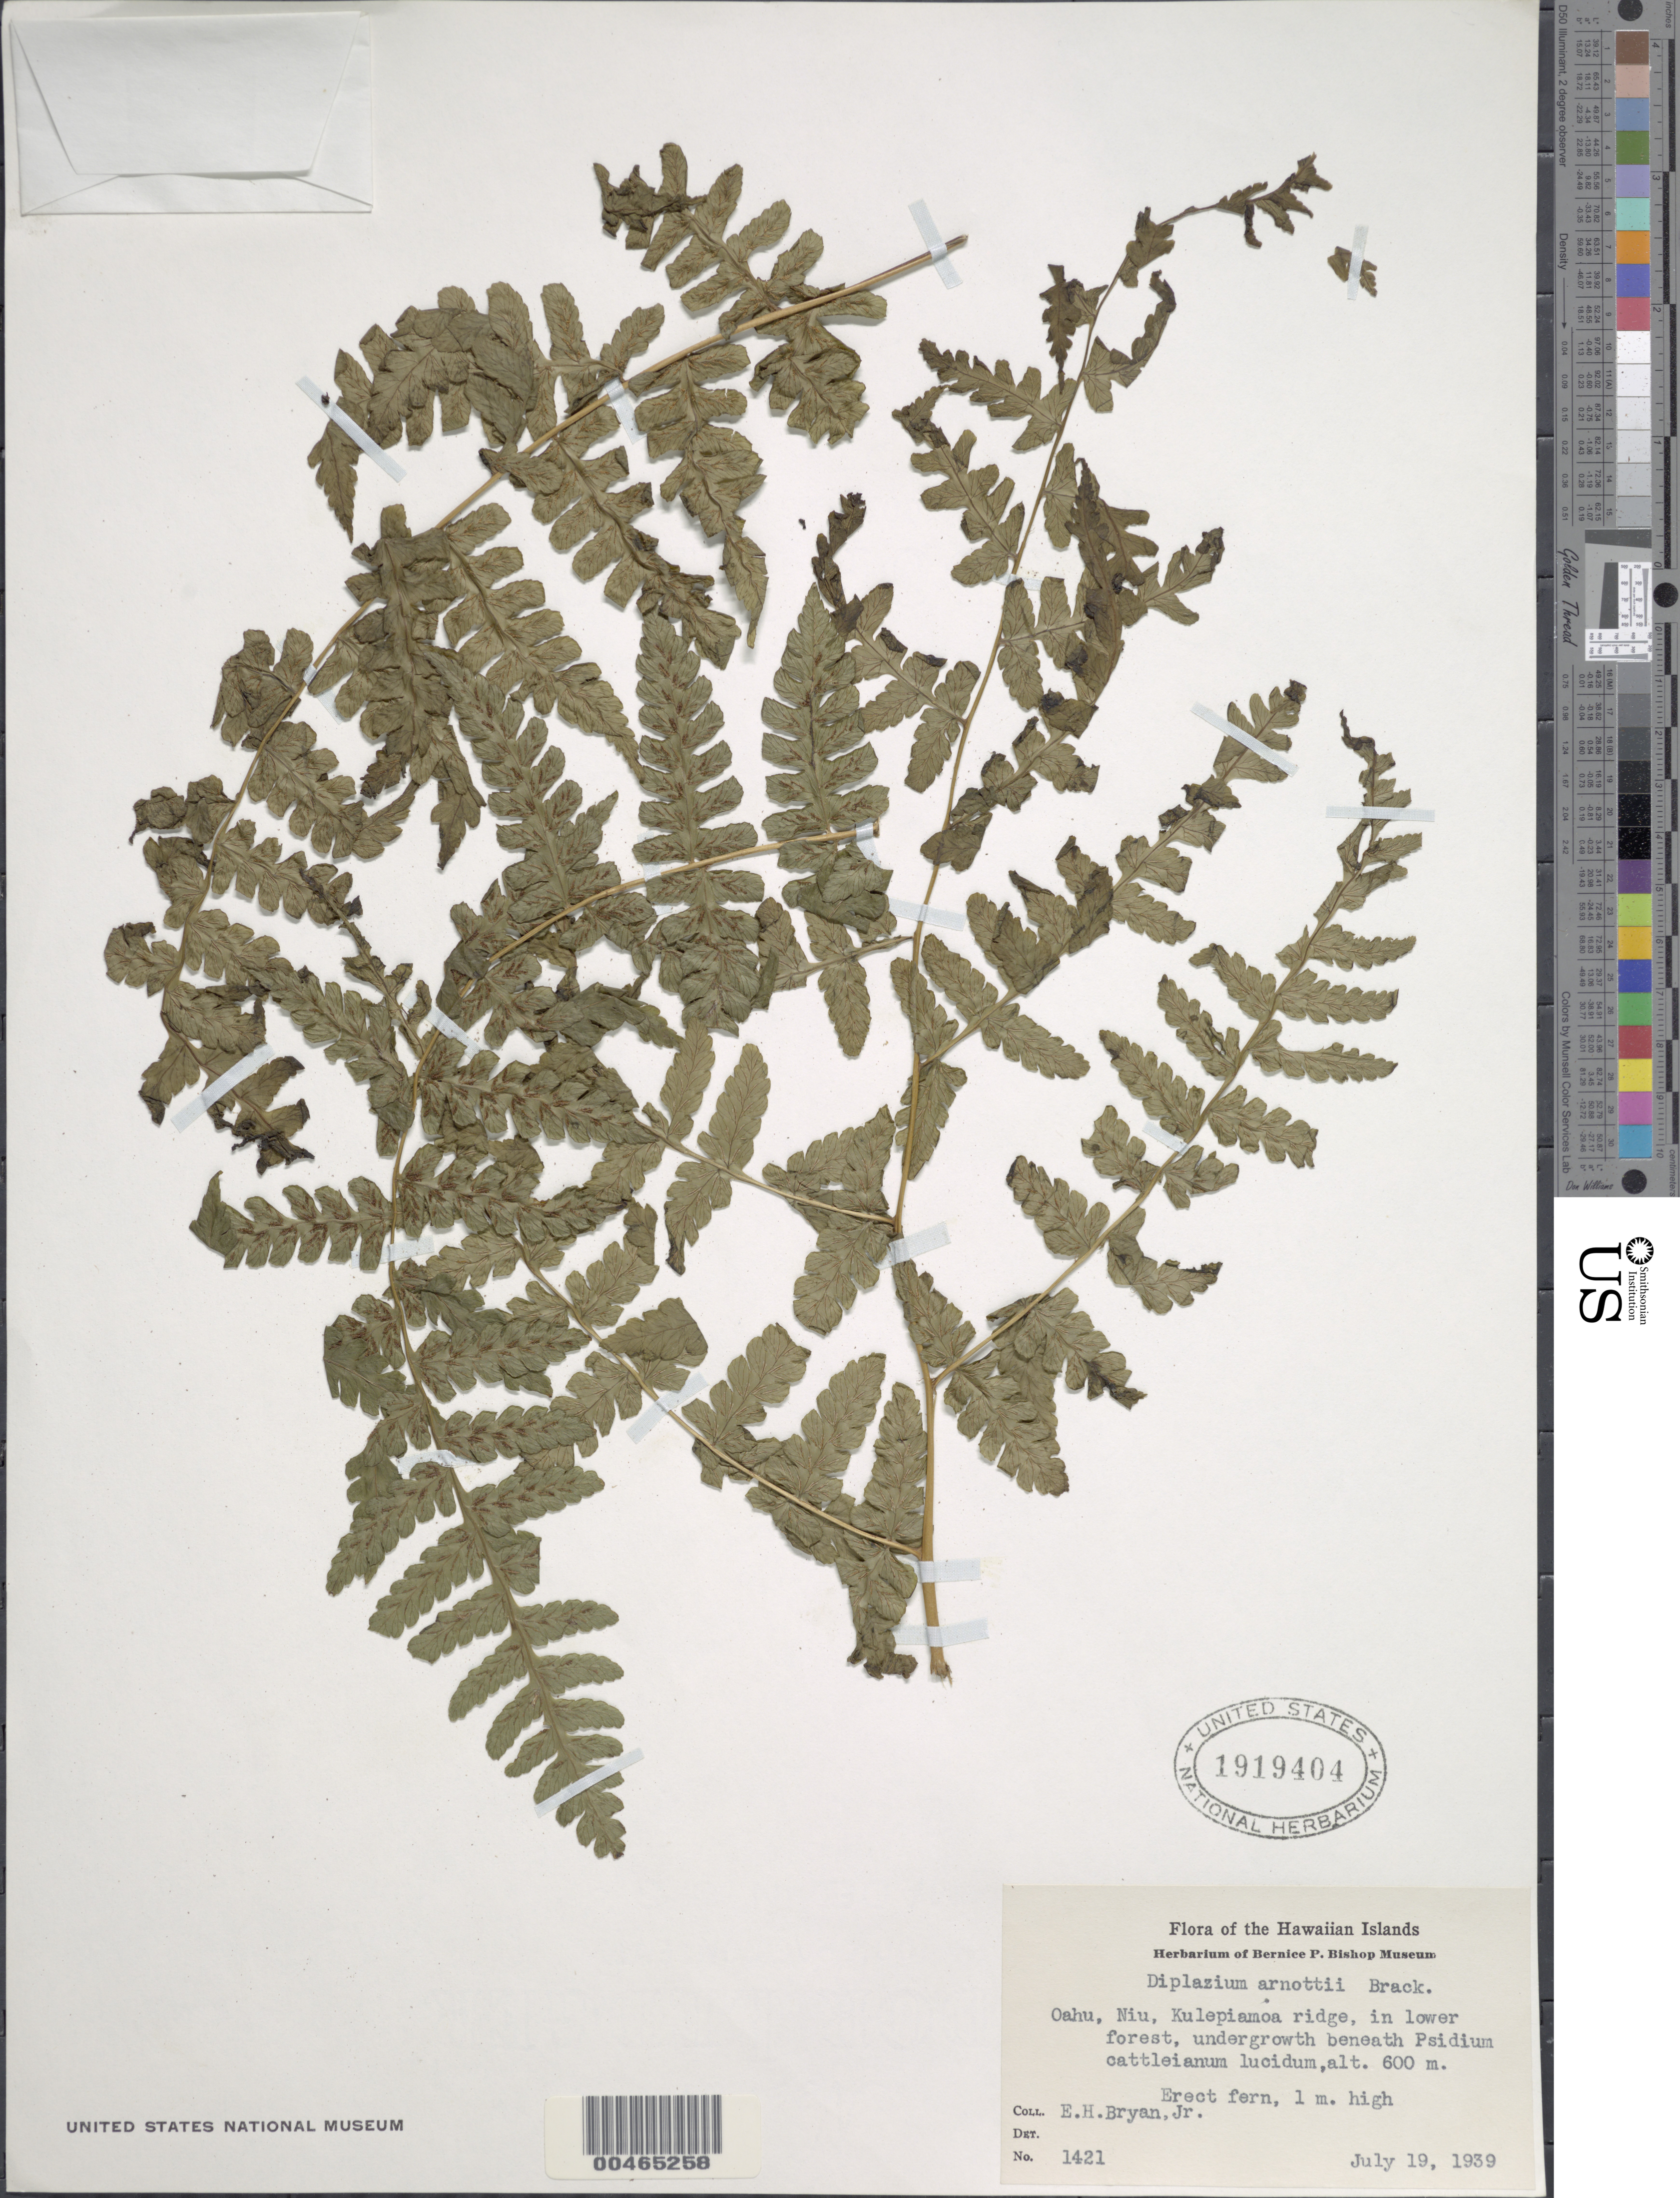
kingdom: Plantae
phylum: Tracheophyta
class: Polypodiopsida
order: Polypodiales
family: Athyriaceae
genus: Diplazium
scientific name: Diplazium arnottii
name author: Brack.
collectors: E. Bryan Jr.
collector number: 1421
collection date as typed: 19 Jul 1939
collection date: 1939-07-19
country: United States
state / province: Hawaii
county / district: Honolulu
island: Oahu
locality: Oahu, Niu, Kulepiamoa ridge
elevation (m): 600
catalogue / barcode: US 1919404